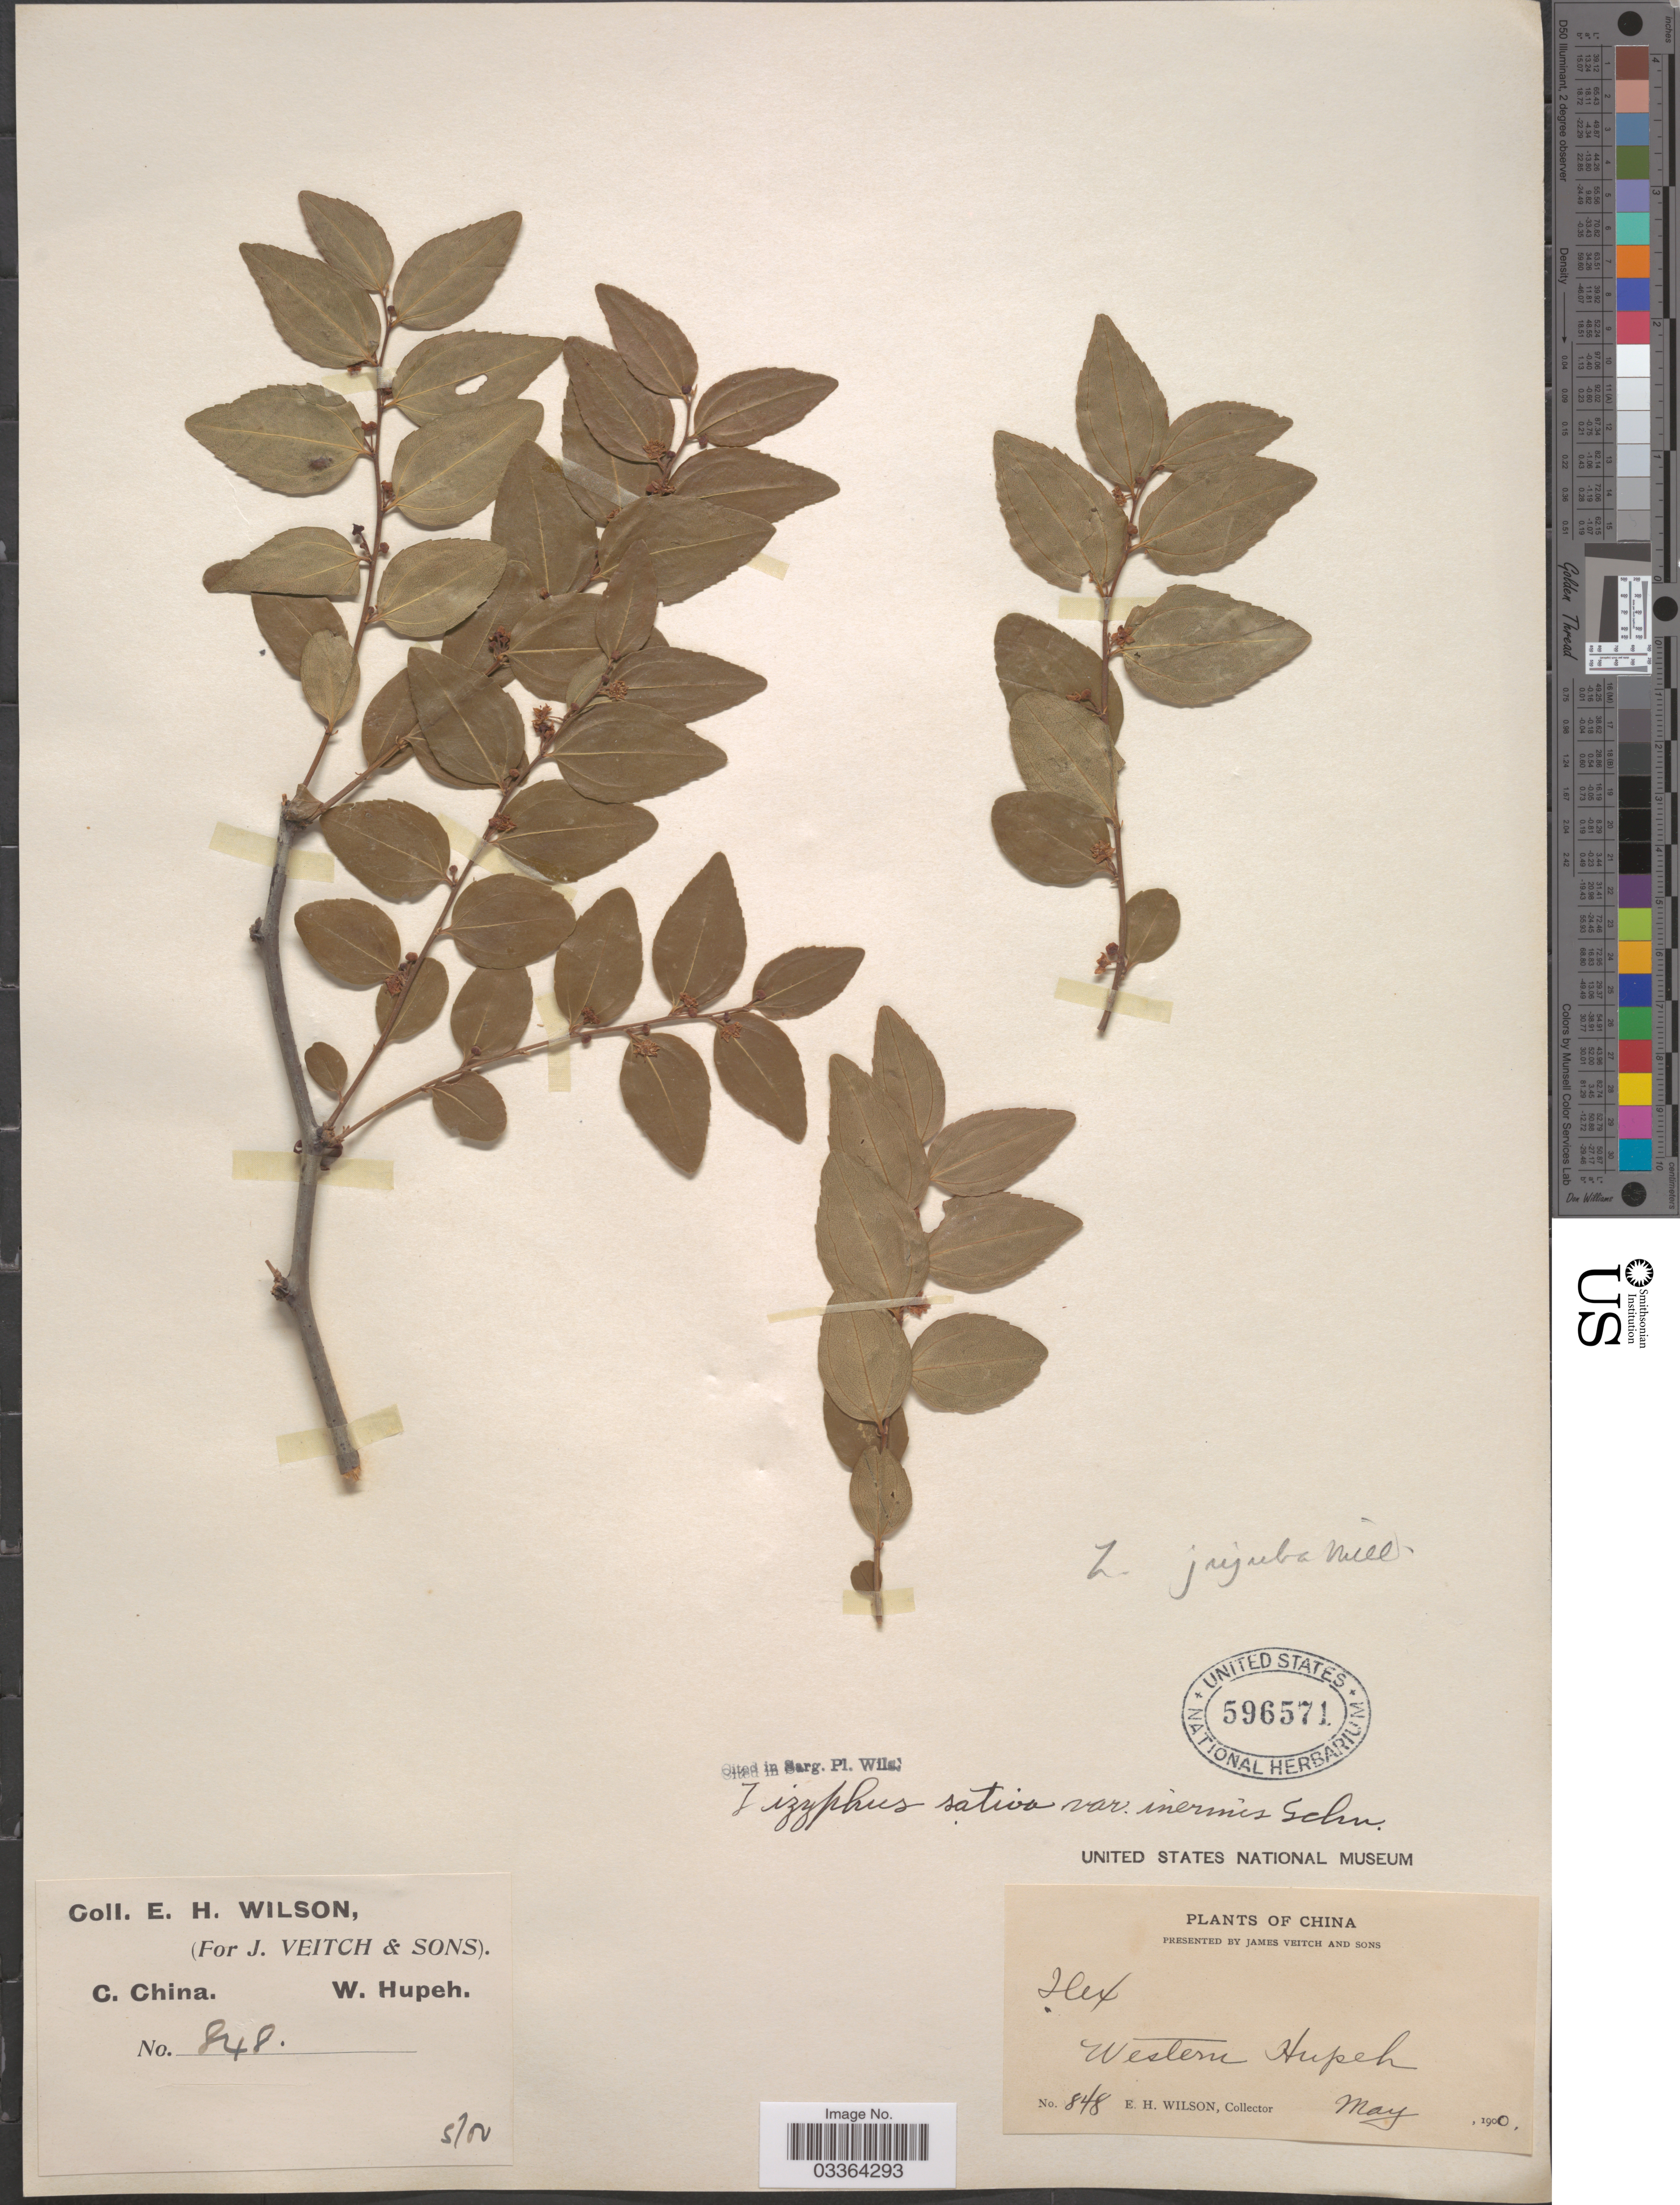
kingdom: Plantae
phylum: Tracheophyta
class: Magnoliopsida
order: Rosales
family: Rhamnaceae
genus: Ziziphus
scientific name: Ziziphus jujuba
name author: Mill.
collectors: E. Wilson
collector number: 848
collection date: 1900-05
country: China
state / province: Hubei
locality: Western Hupeh, C. China.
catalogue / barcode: US 596571